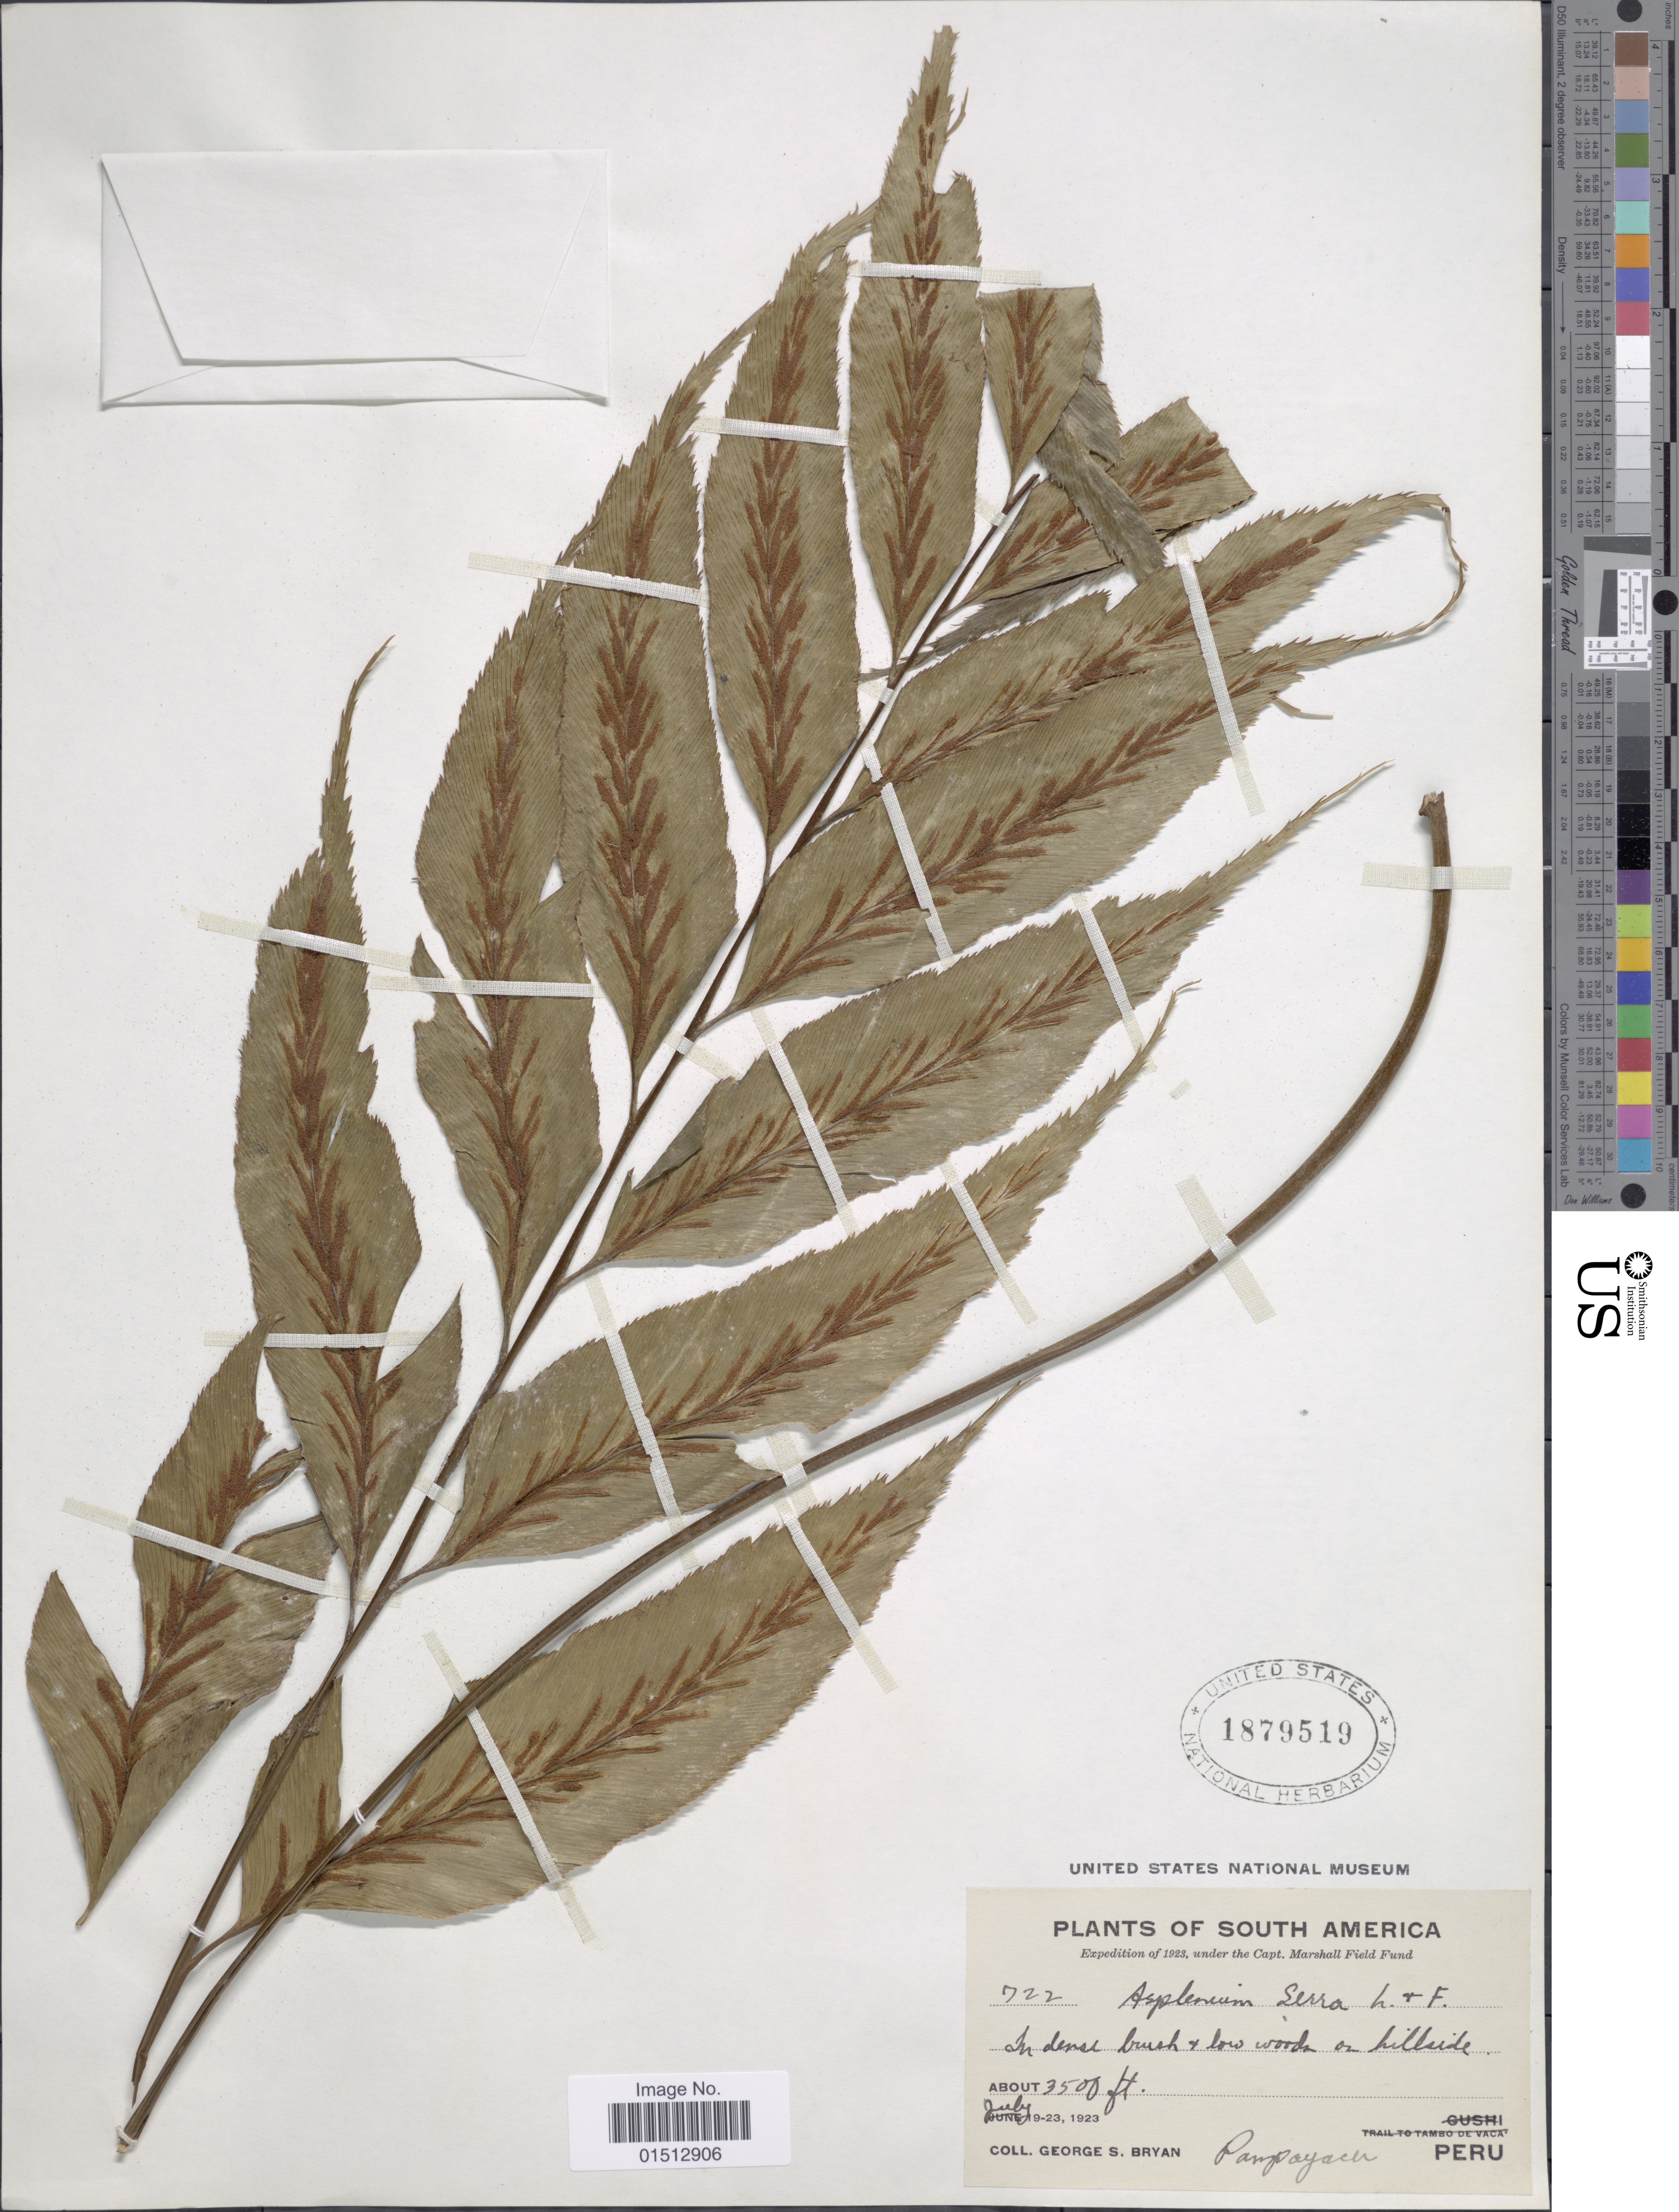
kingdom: Plantae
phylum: Tracheophyta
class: Polypodiopsida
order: Polypodiales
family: Aspleniaceae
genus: Asplenium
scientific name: Asplenium serra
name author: Langsd. & Fisch.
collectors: G. S. Bryan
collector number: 722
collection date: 1923-07-19/1923-07-23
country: Peru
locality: Pampayacu, Peru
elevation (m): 1067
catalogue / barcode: US 1879519